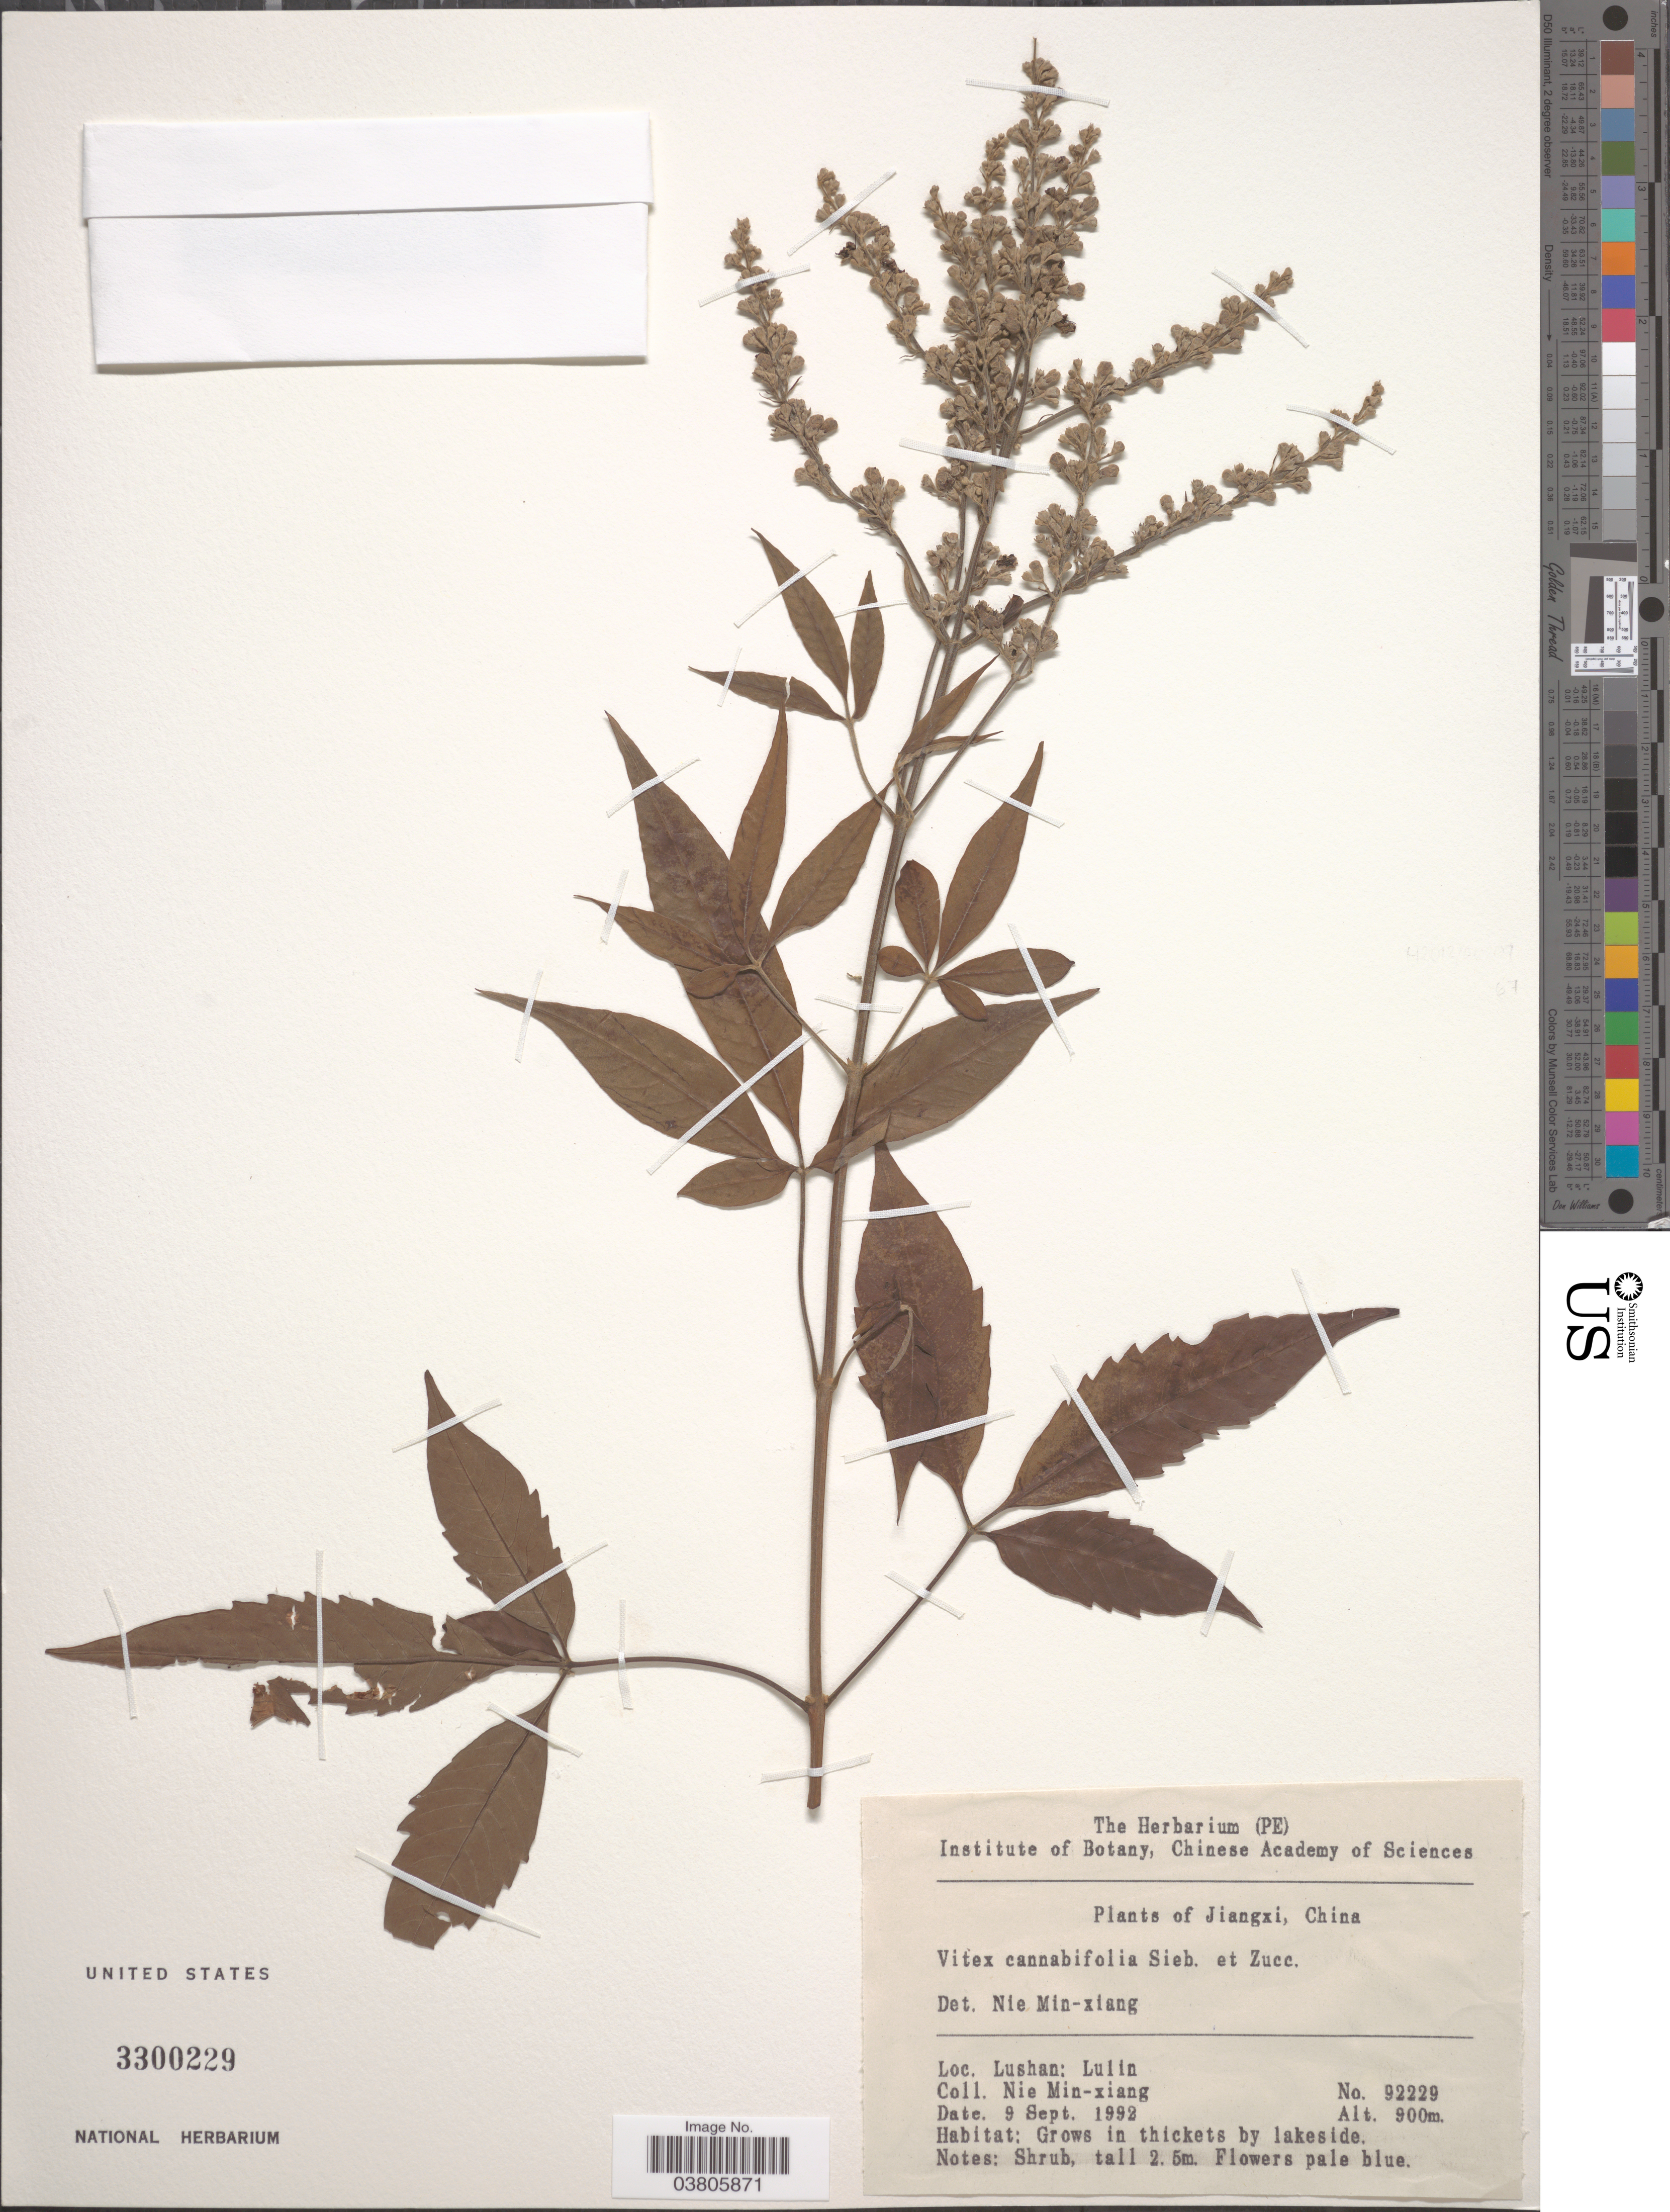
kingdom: Plantae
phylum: Tracheophyta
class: Magnoliopsida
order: Lamiales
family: Lamiaceae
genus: Vitex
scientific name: Vitex negundo var. cannabifolia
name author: (Siebold & Zucc.) Hand.-Mazz.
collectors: M. Nie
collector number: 92229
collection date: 1992-09-09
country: China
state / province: Jiangxi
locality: Lushan: Lulin.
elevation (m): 900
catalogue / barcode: US 3300229